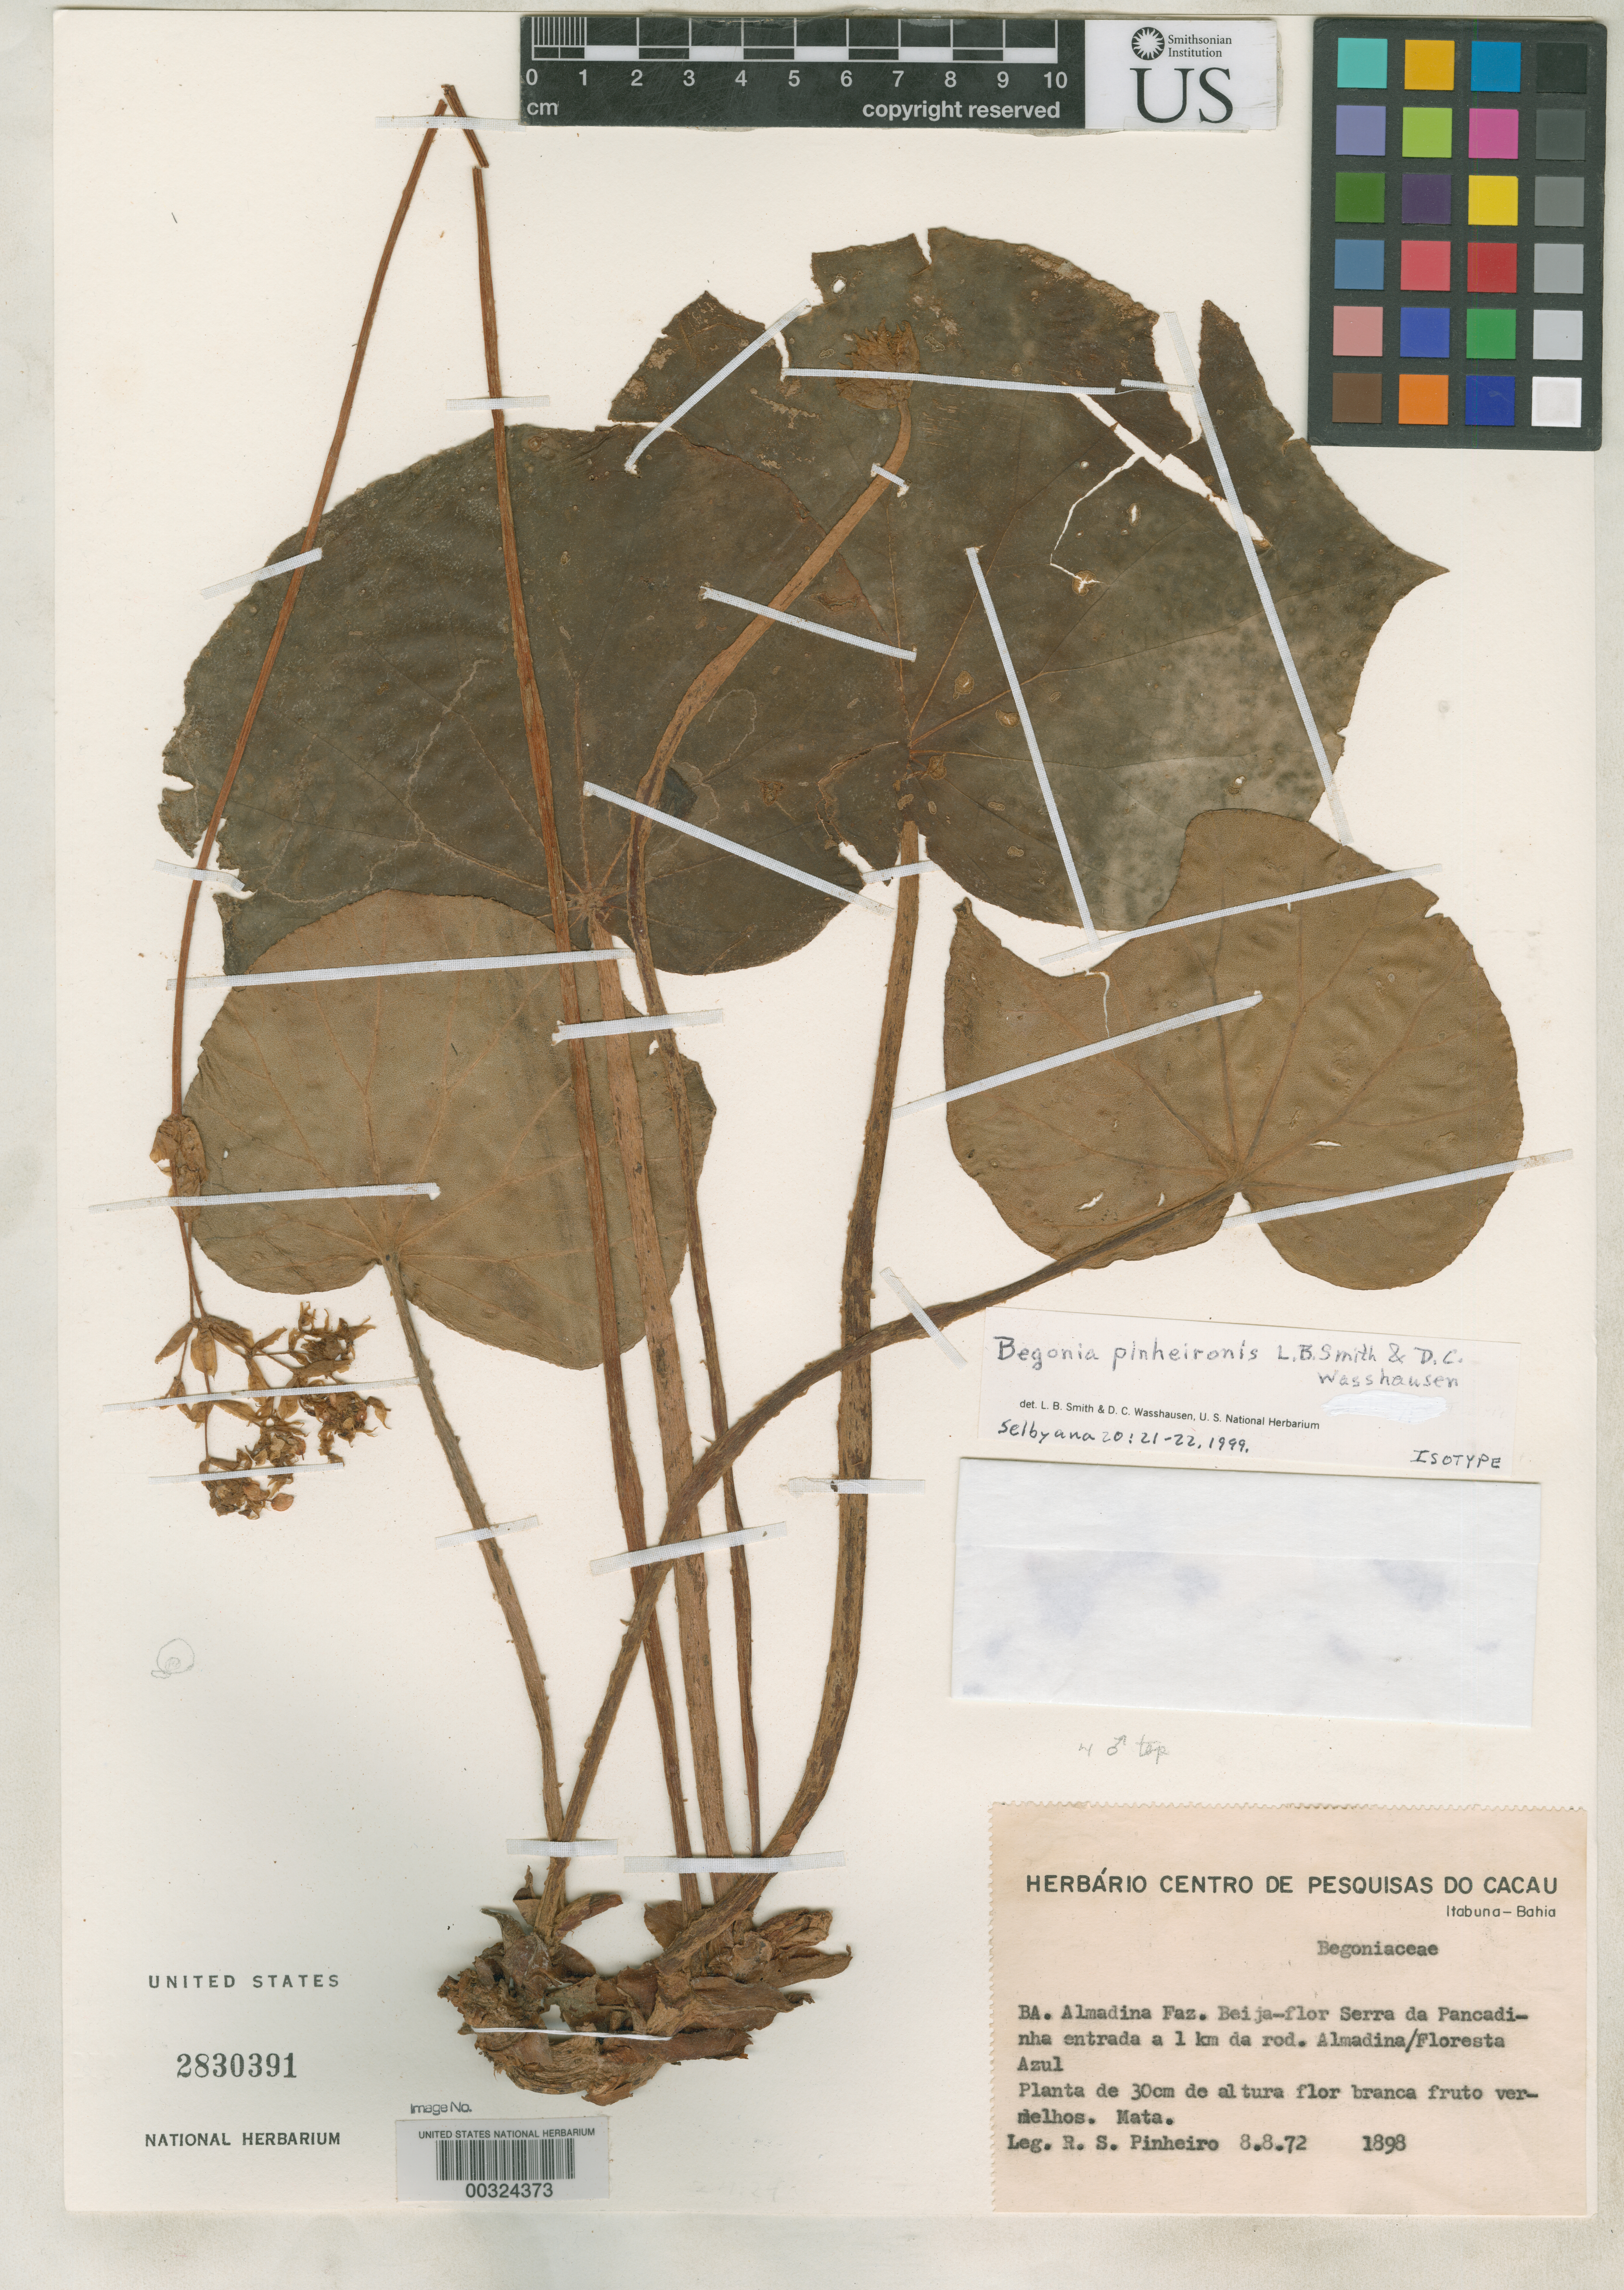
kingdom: Plantae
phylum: Tracheophyta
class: Magnoliopsida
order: Cucurbitales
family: Begoniaceae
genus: Begonia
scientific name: Begonia pinheironis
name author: L.B. Sm. ex S.F. Sm. & Wassh.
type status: Holotype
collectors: R. S. Pinheiro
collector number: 1898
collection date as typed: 08 Aug 1972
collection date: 1972-08-08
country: Brazil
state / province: Bahia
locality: Almadina Faz. Beija-Flor Serra da Pancadinha entrada a 1 km da Rod. Almadina/Floresta Azul.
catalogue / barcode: US 2830391